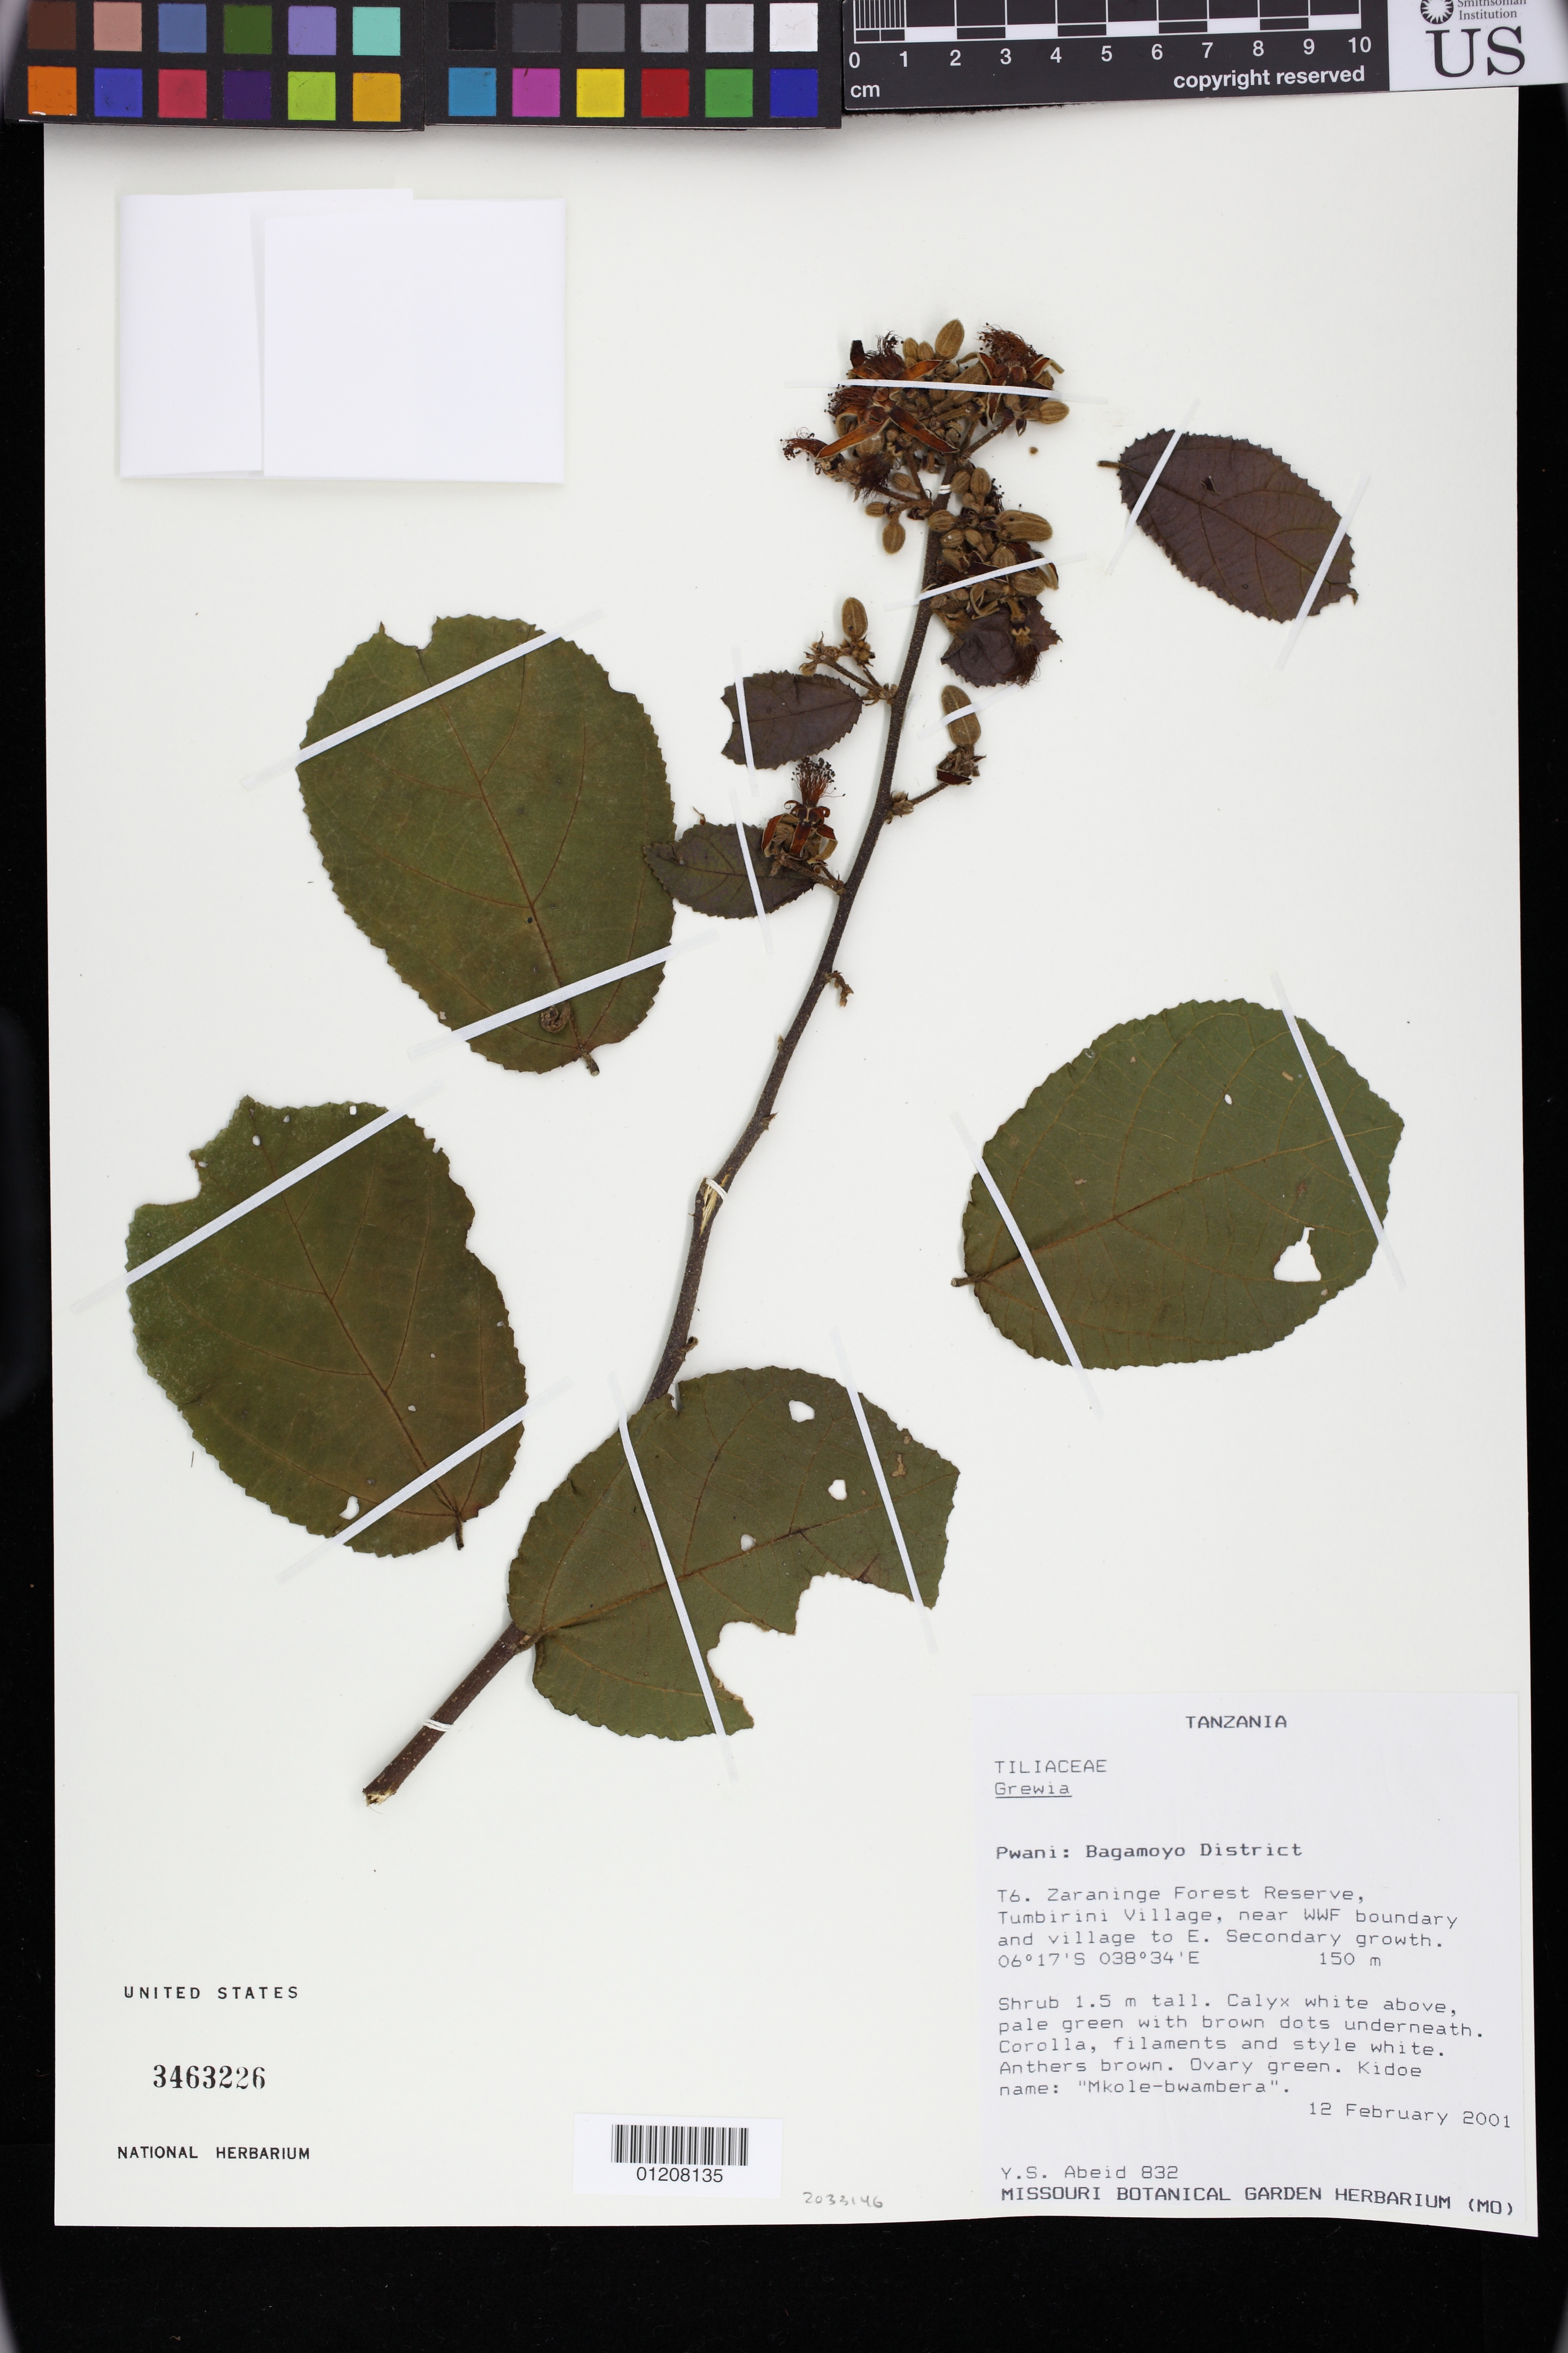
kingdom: Plantae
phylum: Tracheophyta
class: Magnoliopsida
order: Malvales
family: Malvaceae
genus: Grewia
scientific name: Grewia sp.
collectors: Y. Abeid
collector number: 832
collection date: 2001-02-12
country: Tanzania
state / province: Pwani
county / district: Bagamoyo District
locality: T6. Zaraninge Forest Reserve, Tumbirini Village, near WWF boundary and village to E. Secondary growth.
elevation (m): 150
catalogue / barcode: US 3463226